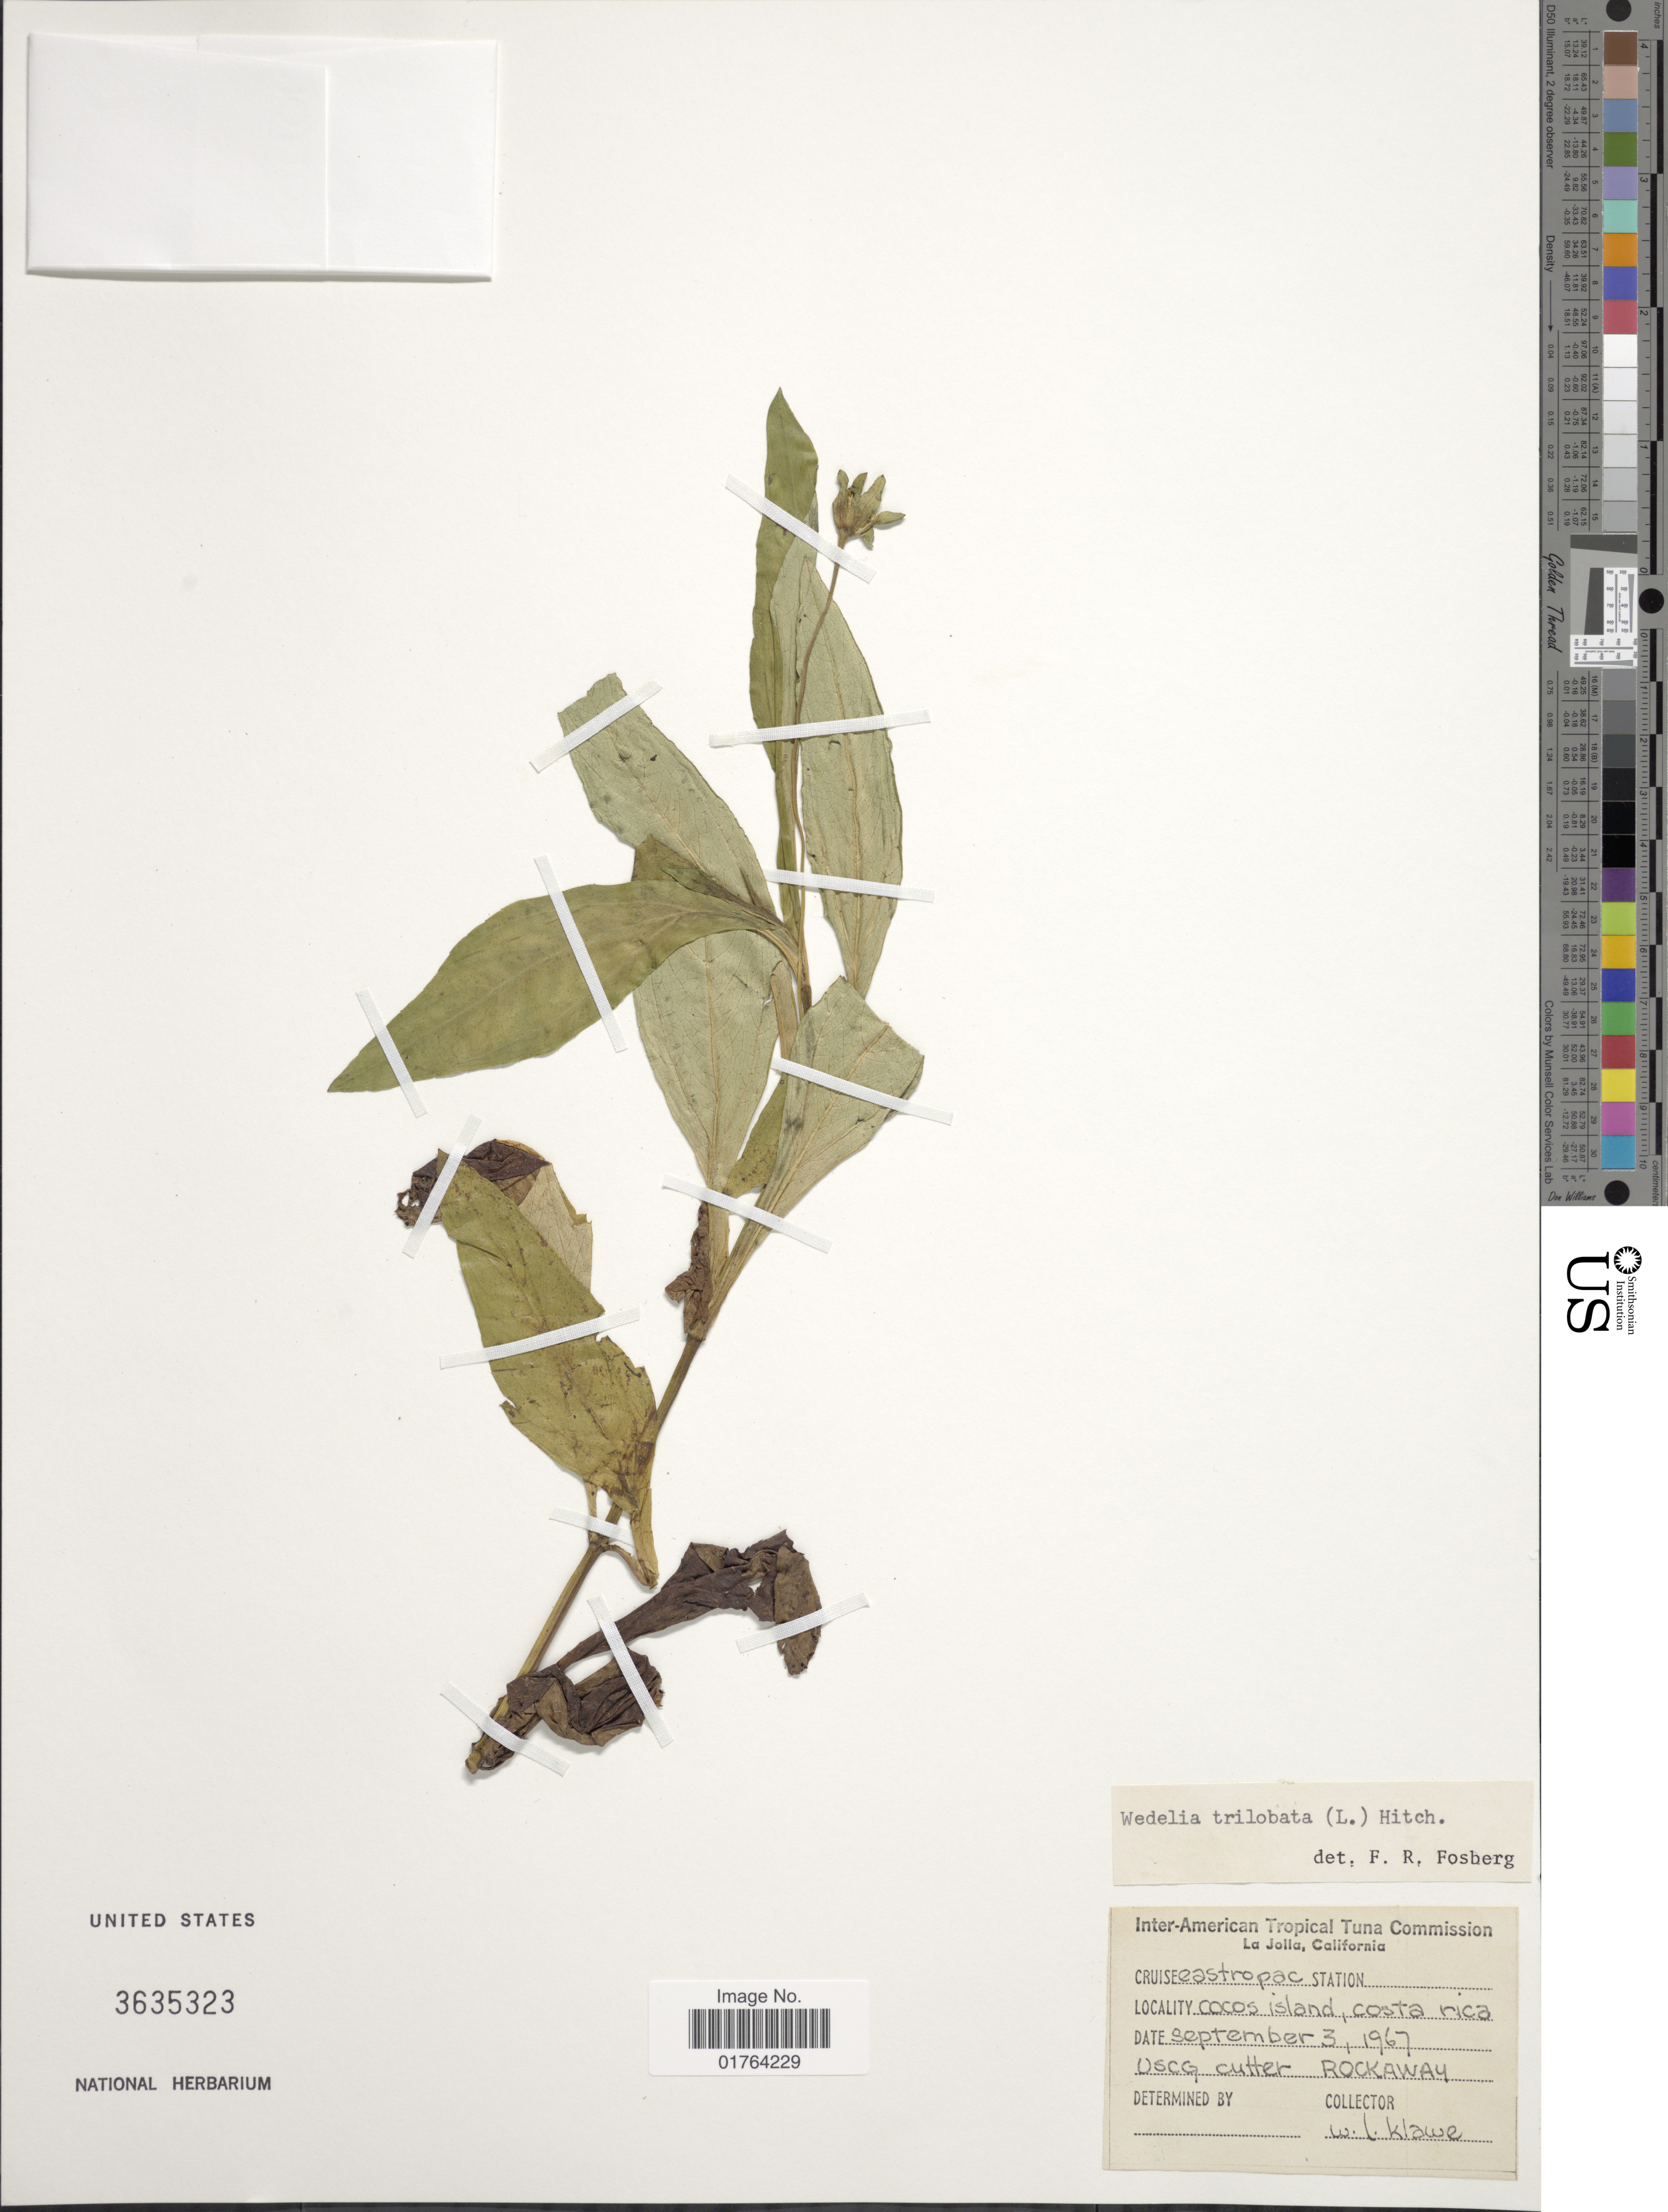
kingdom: Plantae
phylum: Tracheophyta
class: Magnoliopsida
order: Asterales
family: Asteraceae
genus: Wedelia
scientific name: Wedelia trilobata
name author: (L.) Hitchc.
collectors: W. Klawe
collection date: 1967-09-03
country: Costa Rica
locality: Cocos Island, Costa Rica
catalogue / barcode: US 3635323